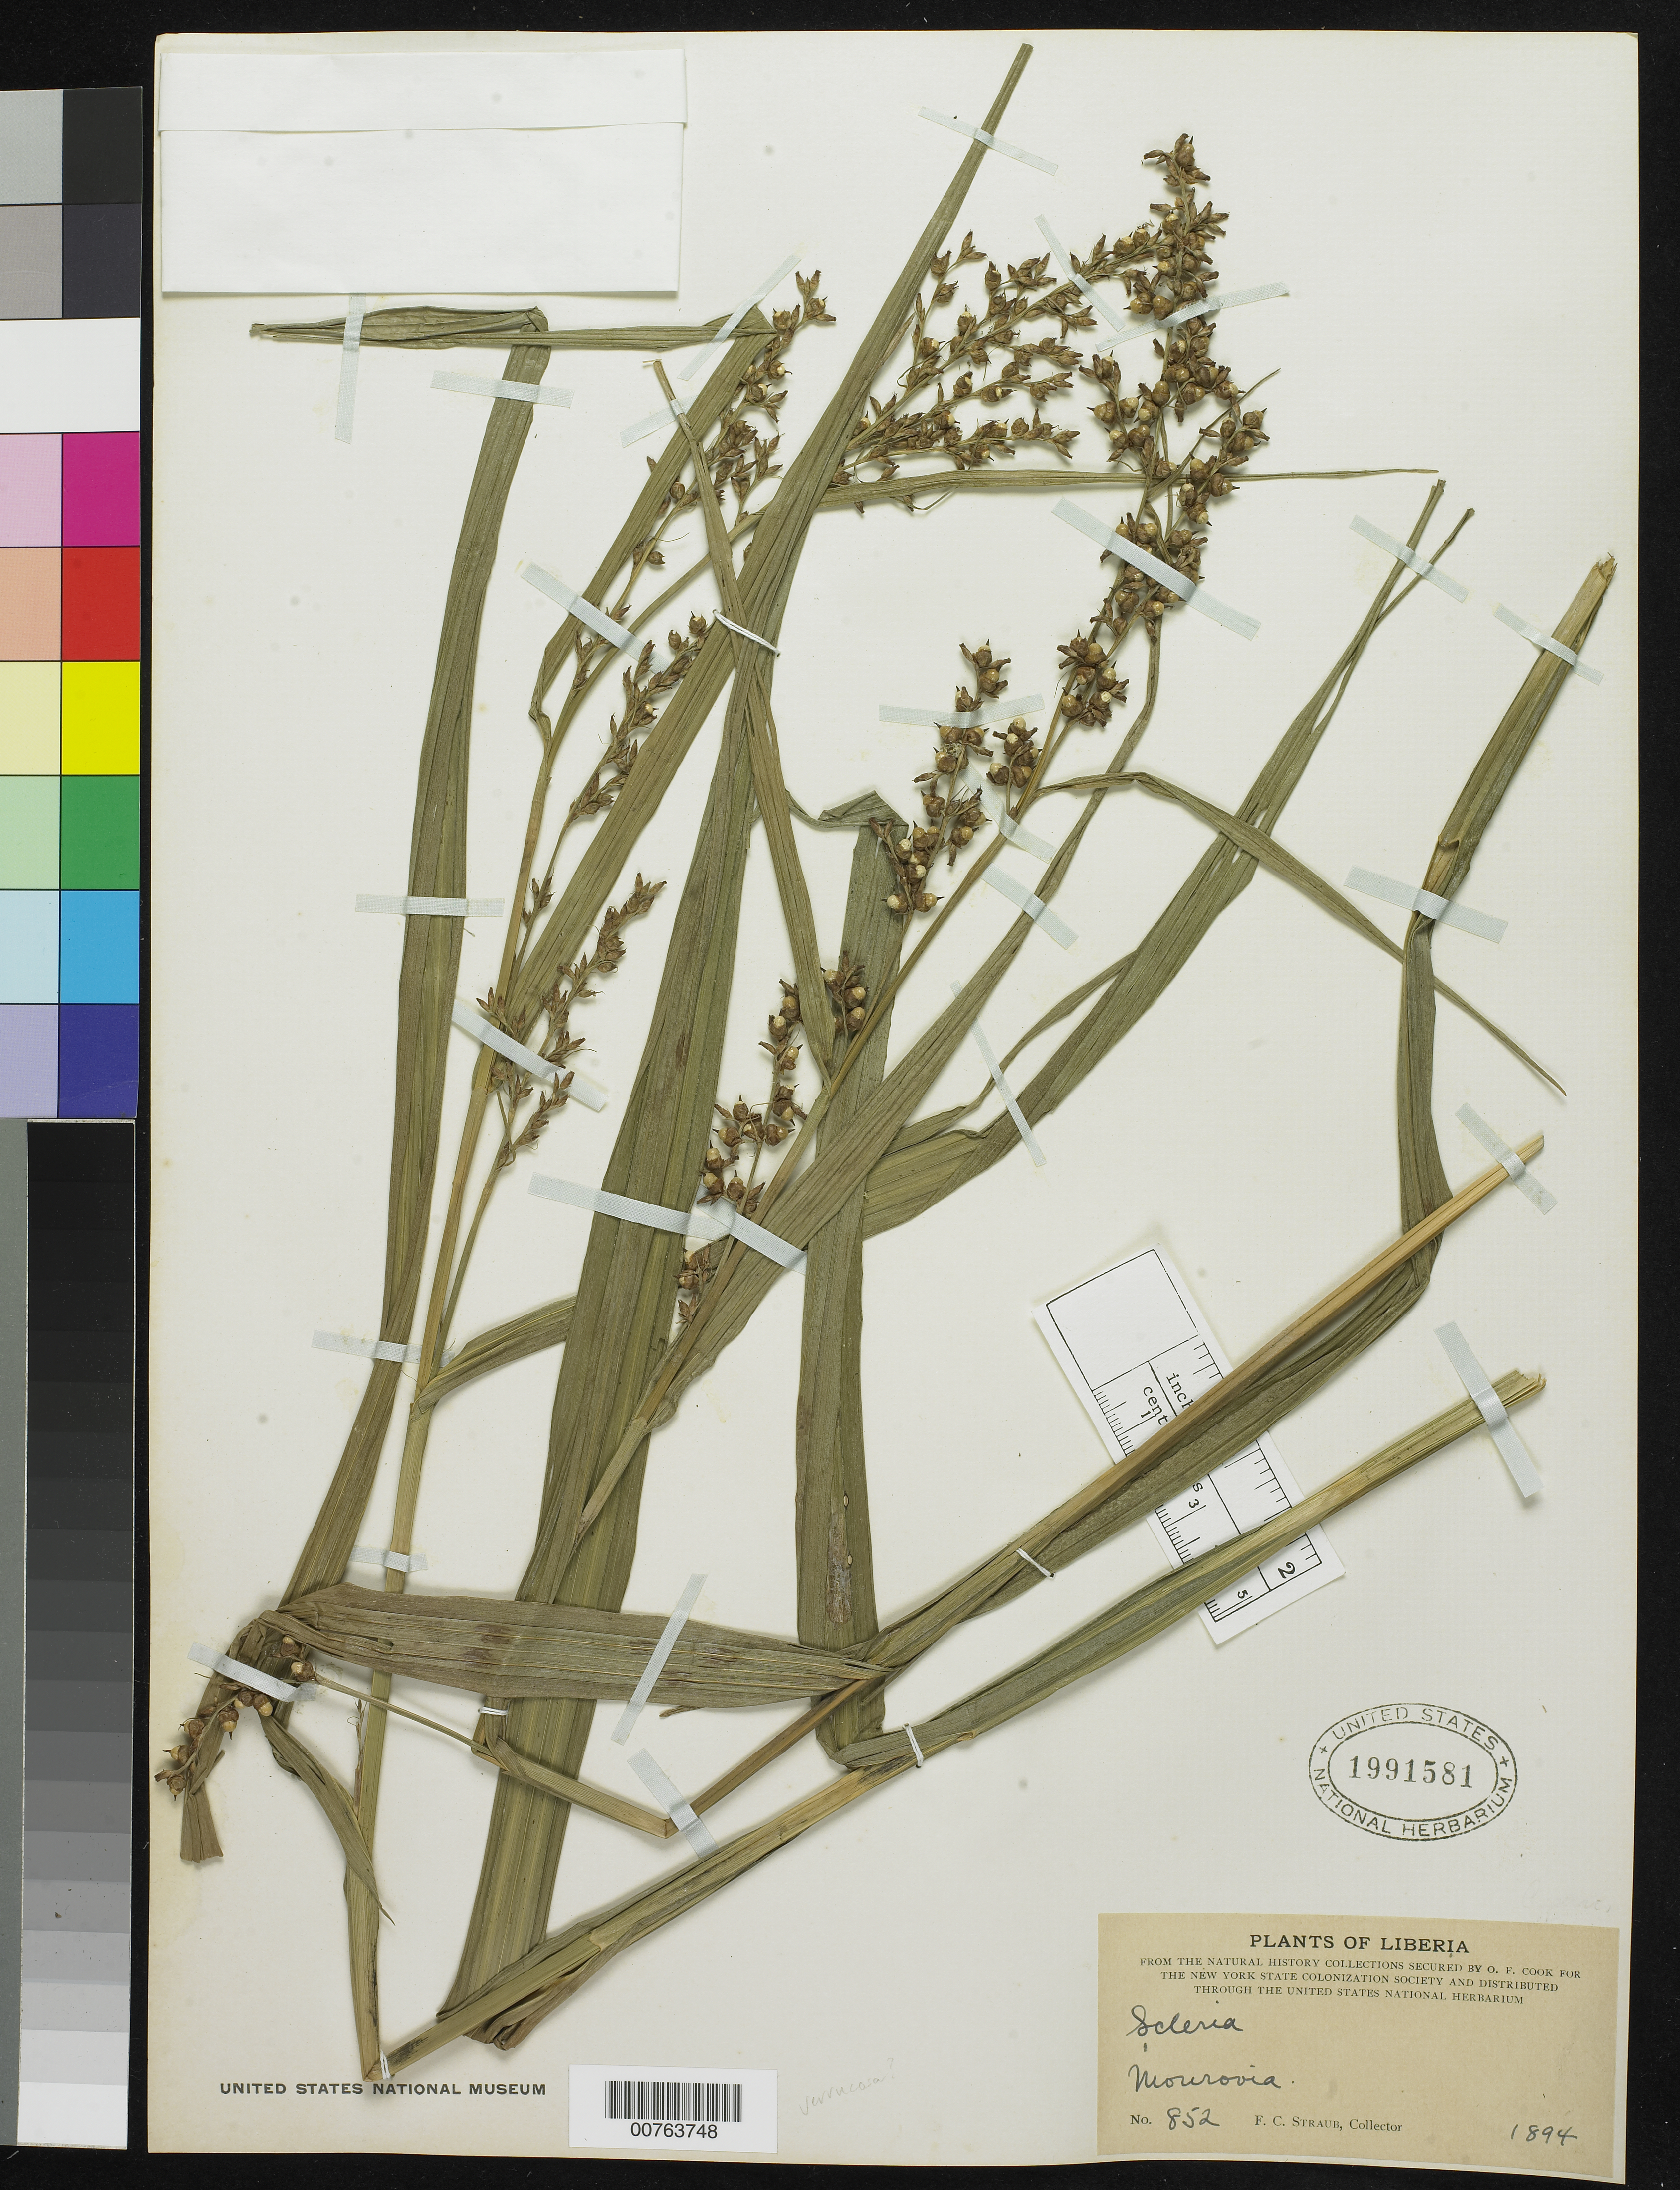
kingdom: Plantae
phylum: Tracheophyta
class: Liliopsida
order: Poales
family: Cyperaceae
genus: Scleria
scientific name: Scleria verrucosa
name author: Willd.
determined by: Strong, Mark T., (BOT), Smithsonian Institution - National Museum of Natural History (UNITED STATES)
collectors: F. Straub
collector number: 852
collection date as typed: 1894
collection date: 1894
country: Liberia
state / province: Montserrado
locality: Monrovia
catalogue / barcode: US 1991581